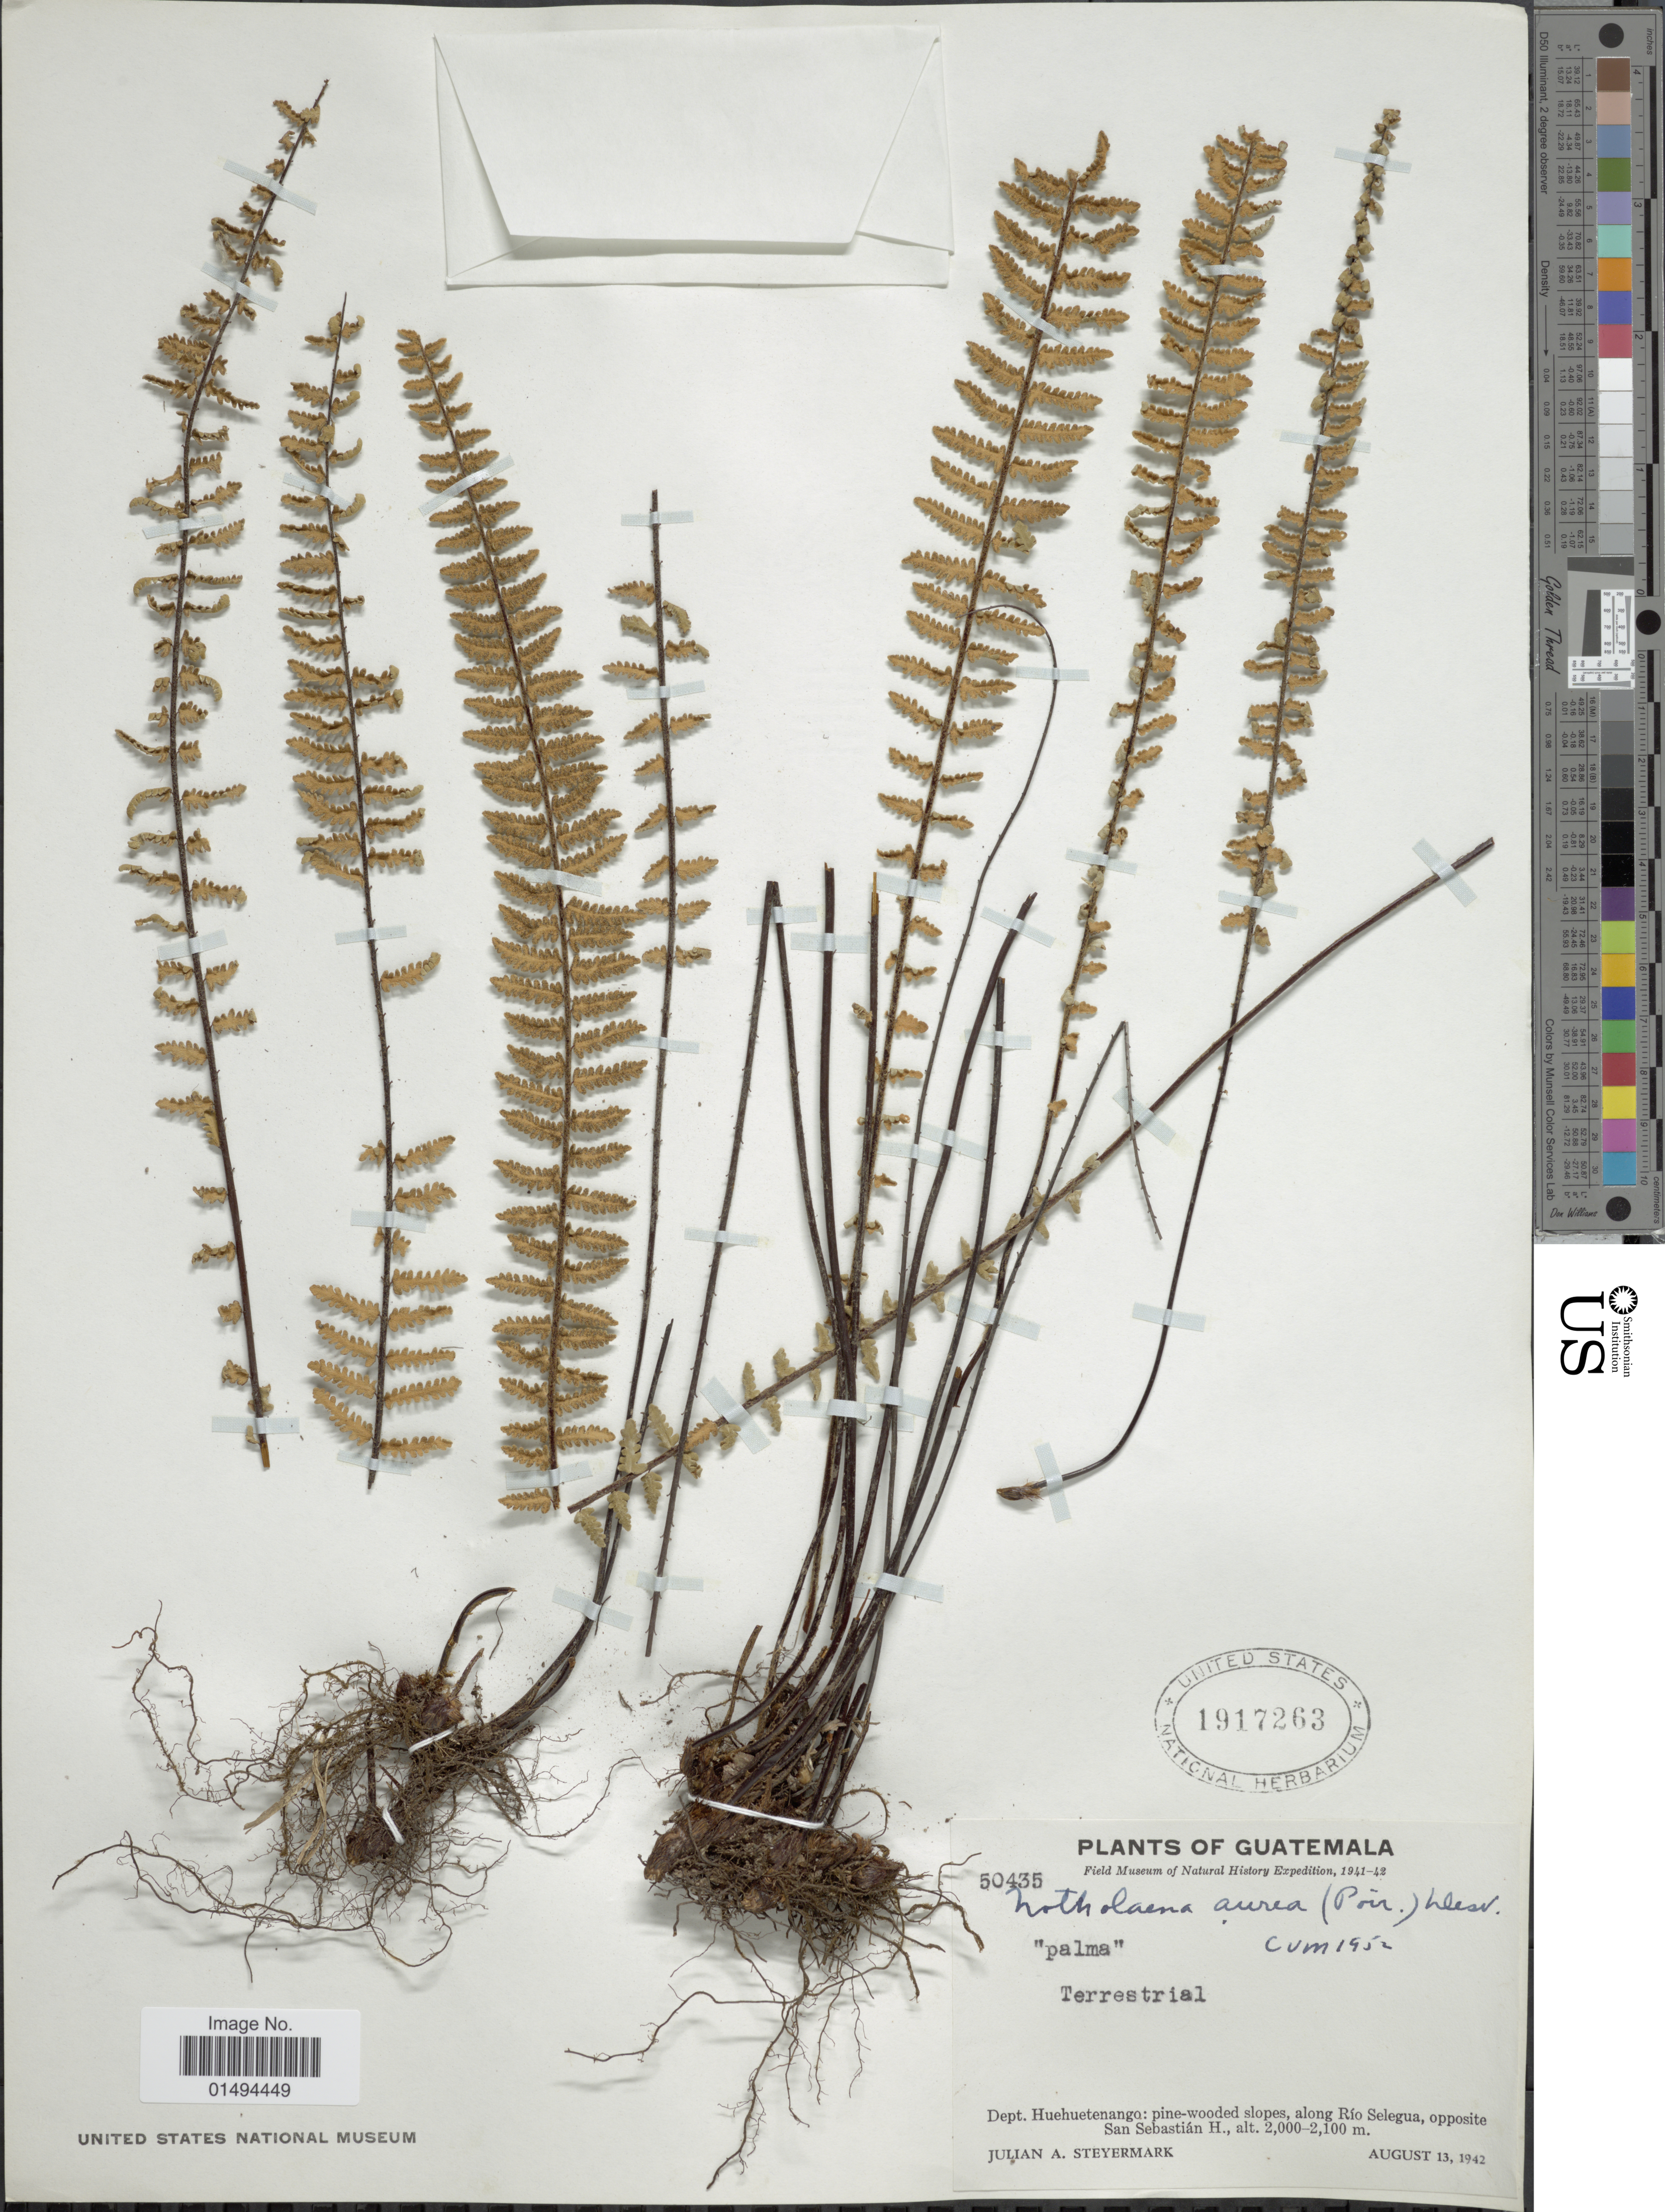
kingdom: Plantae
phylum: Tracheophyta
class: Polypodiopsida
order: Polypodiales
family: Pteridaceae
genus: Myriopteris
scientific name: Myriopteris aurea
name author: (Poir.) Grusz & Windham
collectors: J. Steyermark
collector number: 50435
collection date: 1942-08-13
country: Guatemala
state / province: Huehuetenango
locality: Along Rio Selegua, opposite San Sebastian H.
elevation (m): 2000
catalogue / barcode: US 1917263